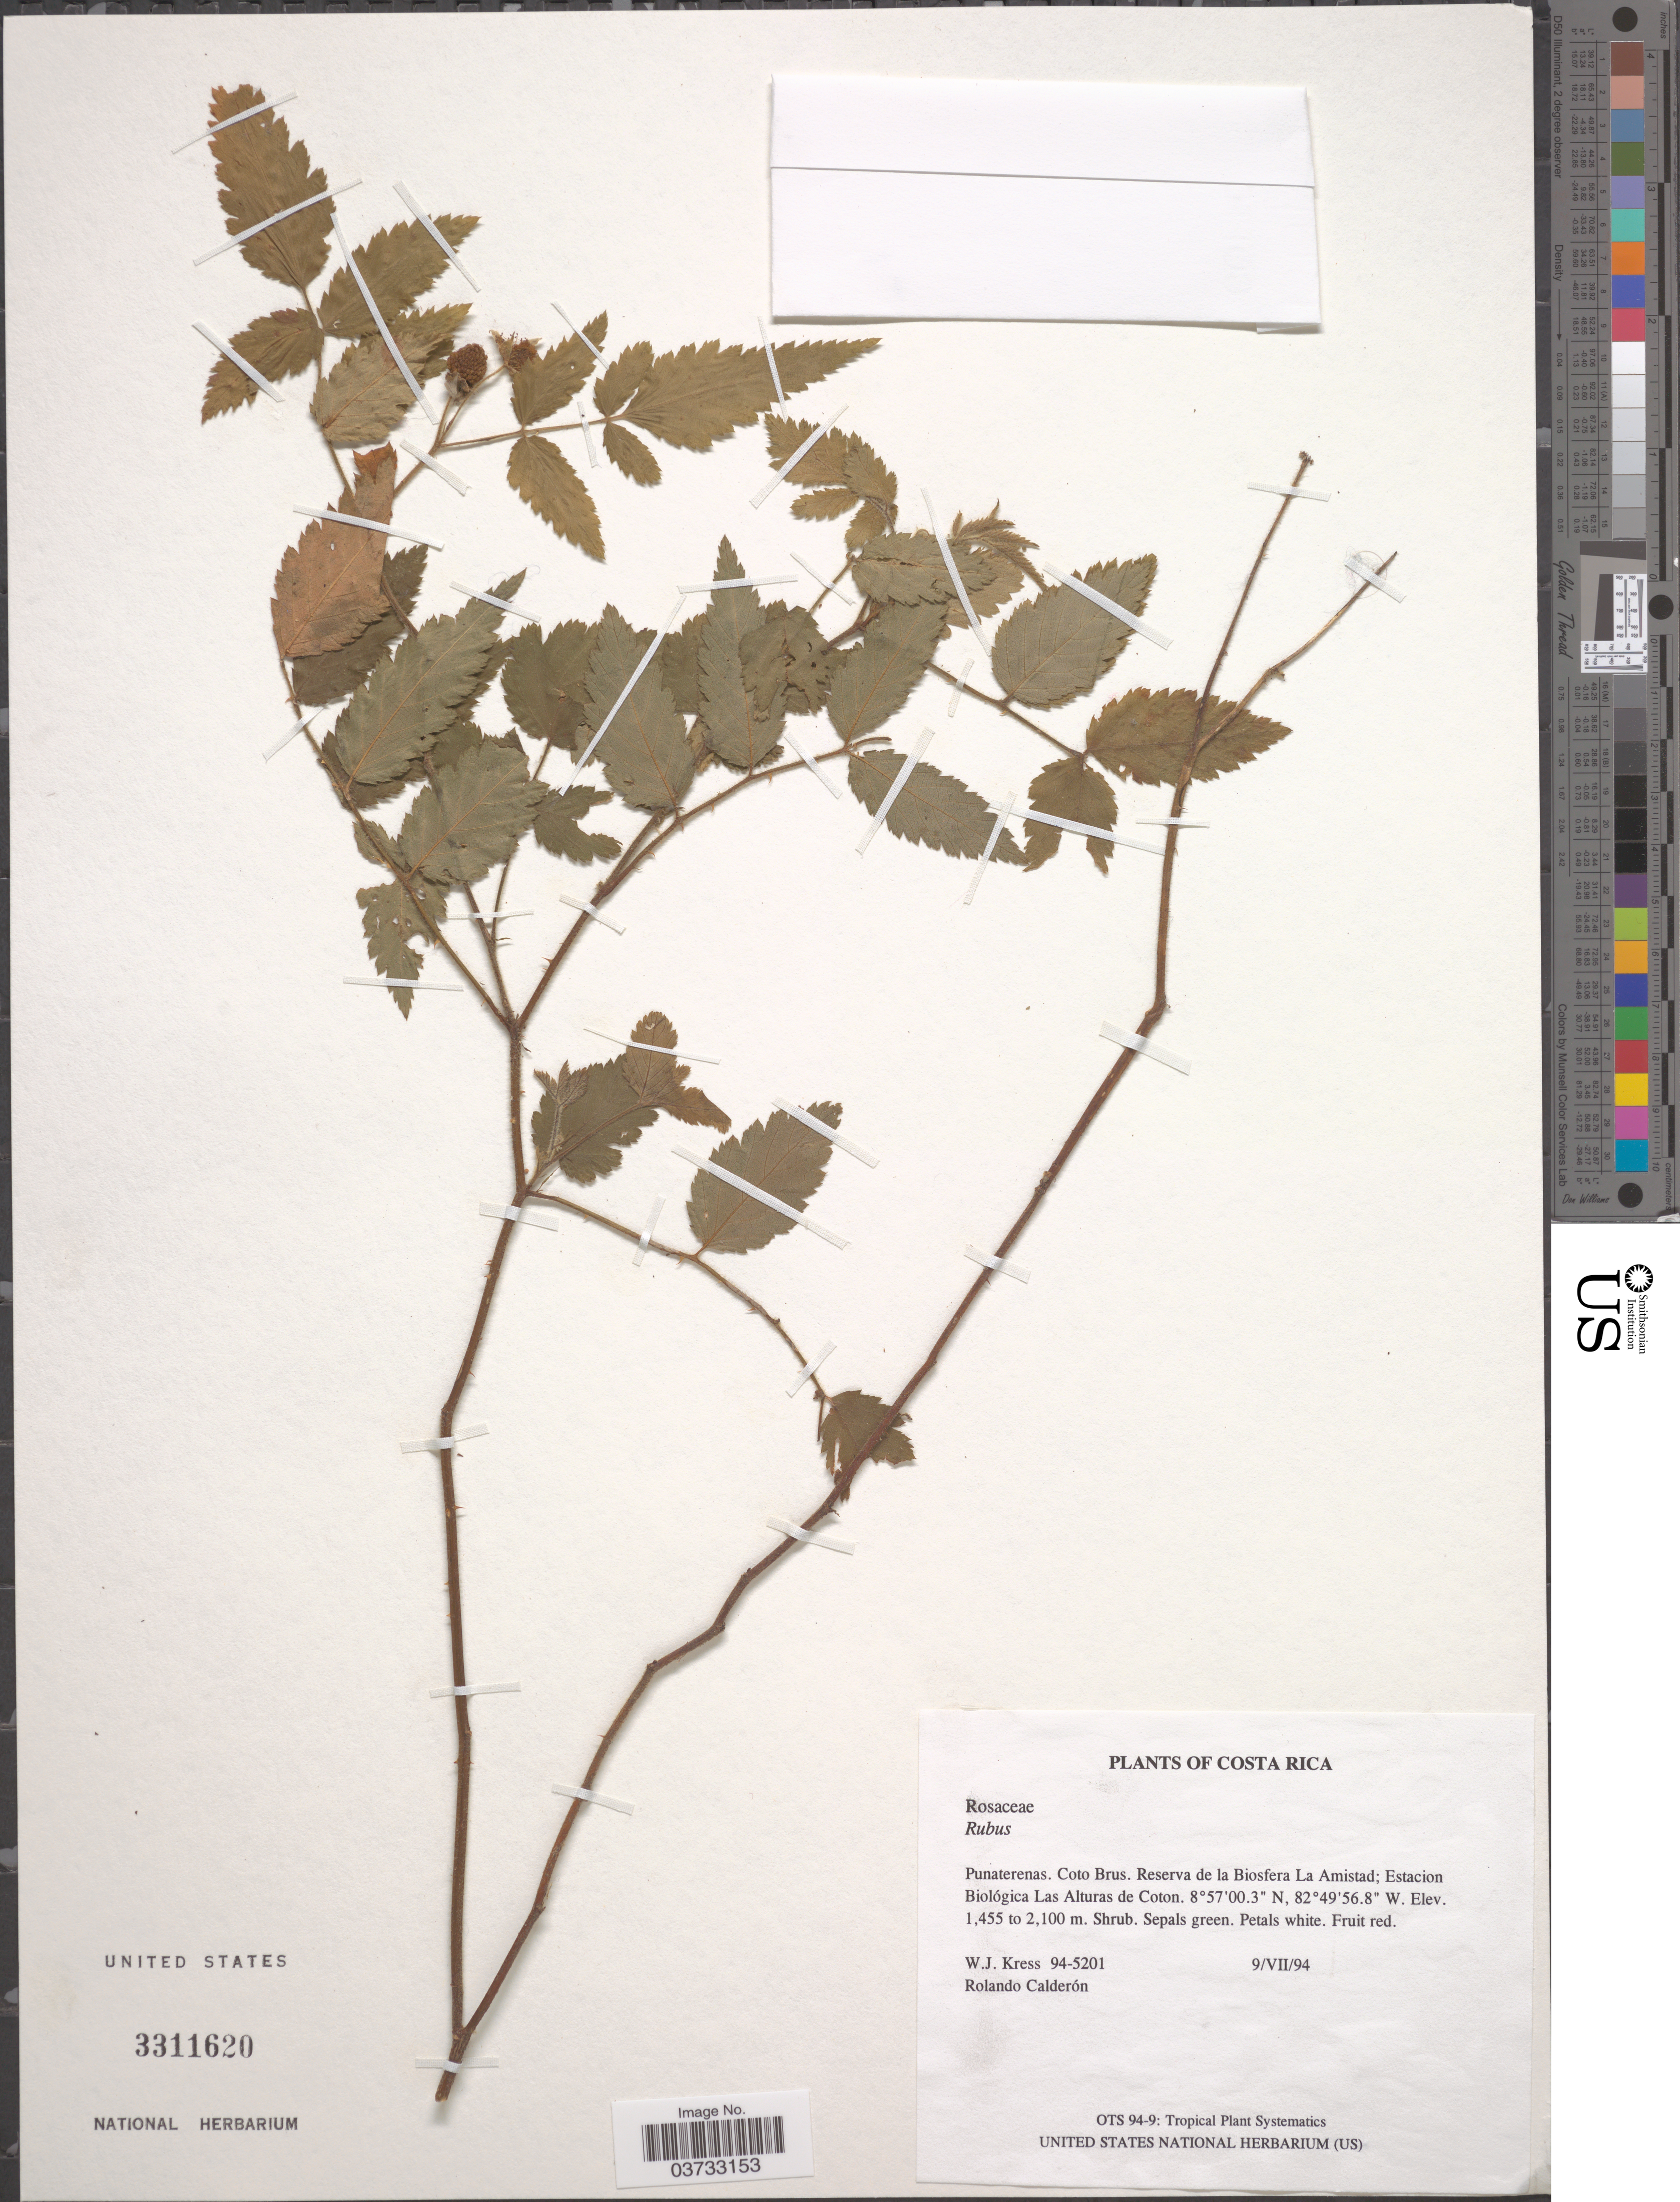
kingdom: Plantae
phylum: Tracheophyta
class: Magnoliopsida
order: Rosales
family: Rosaceae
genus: Rubus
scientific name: Rubus sp.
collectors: W. J. Kress & R. Calderón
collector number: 94-5201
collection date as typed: Transcribed d/m/y: 9/7/94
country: Costa Rica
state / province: Puntarenas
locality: Coto Brus, Reserva de la Biosfera La Amistad, Estacion Biológica Las Alturas de Coton.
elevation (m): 1455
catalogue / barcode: US 3311620